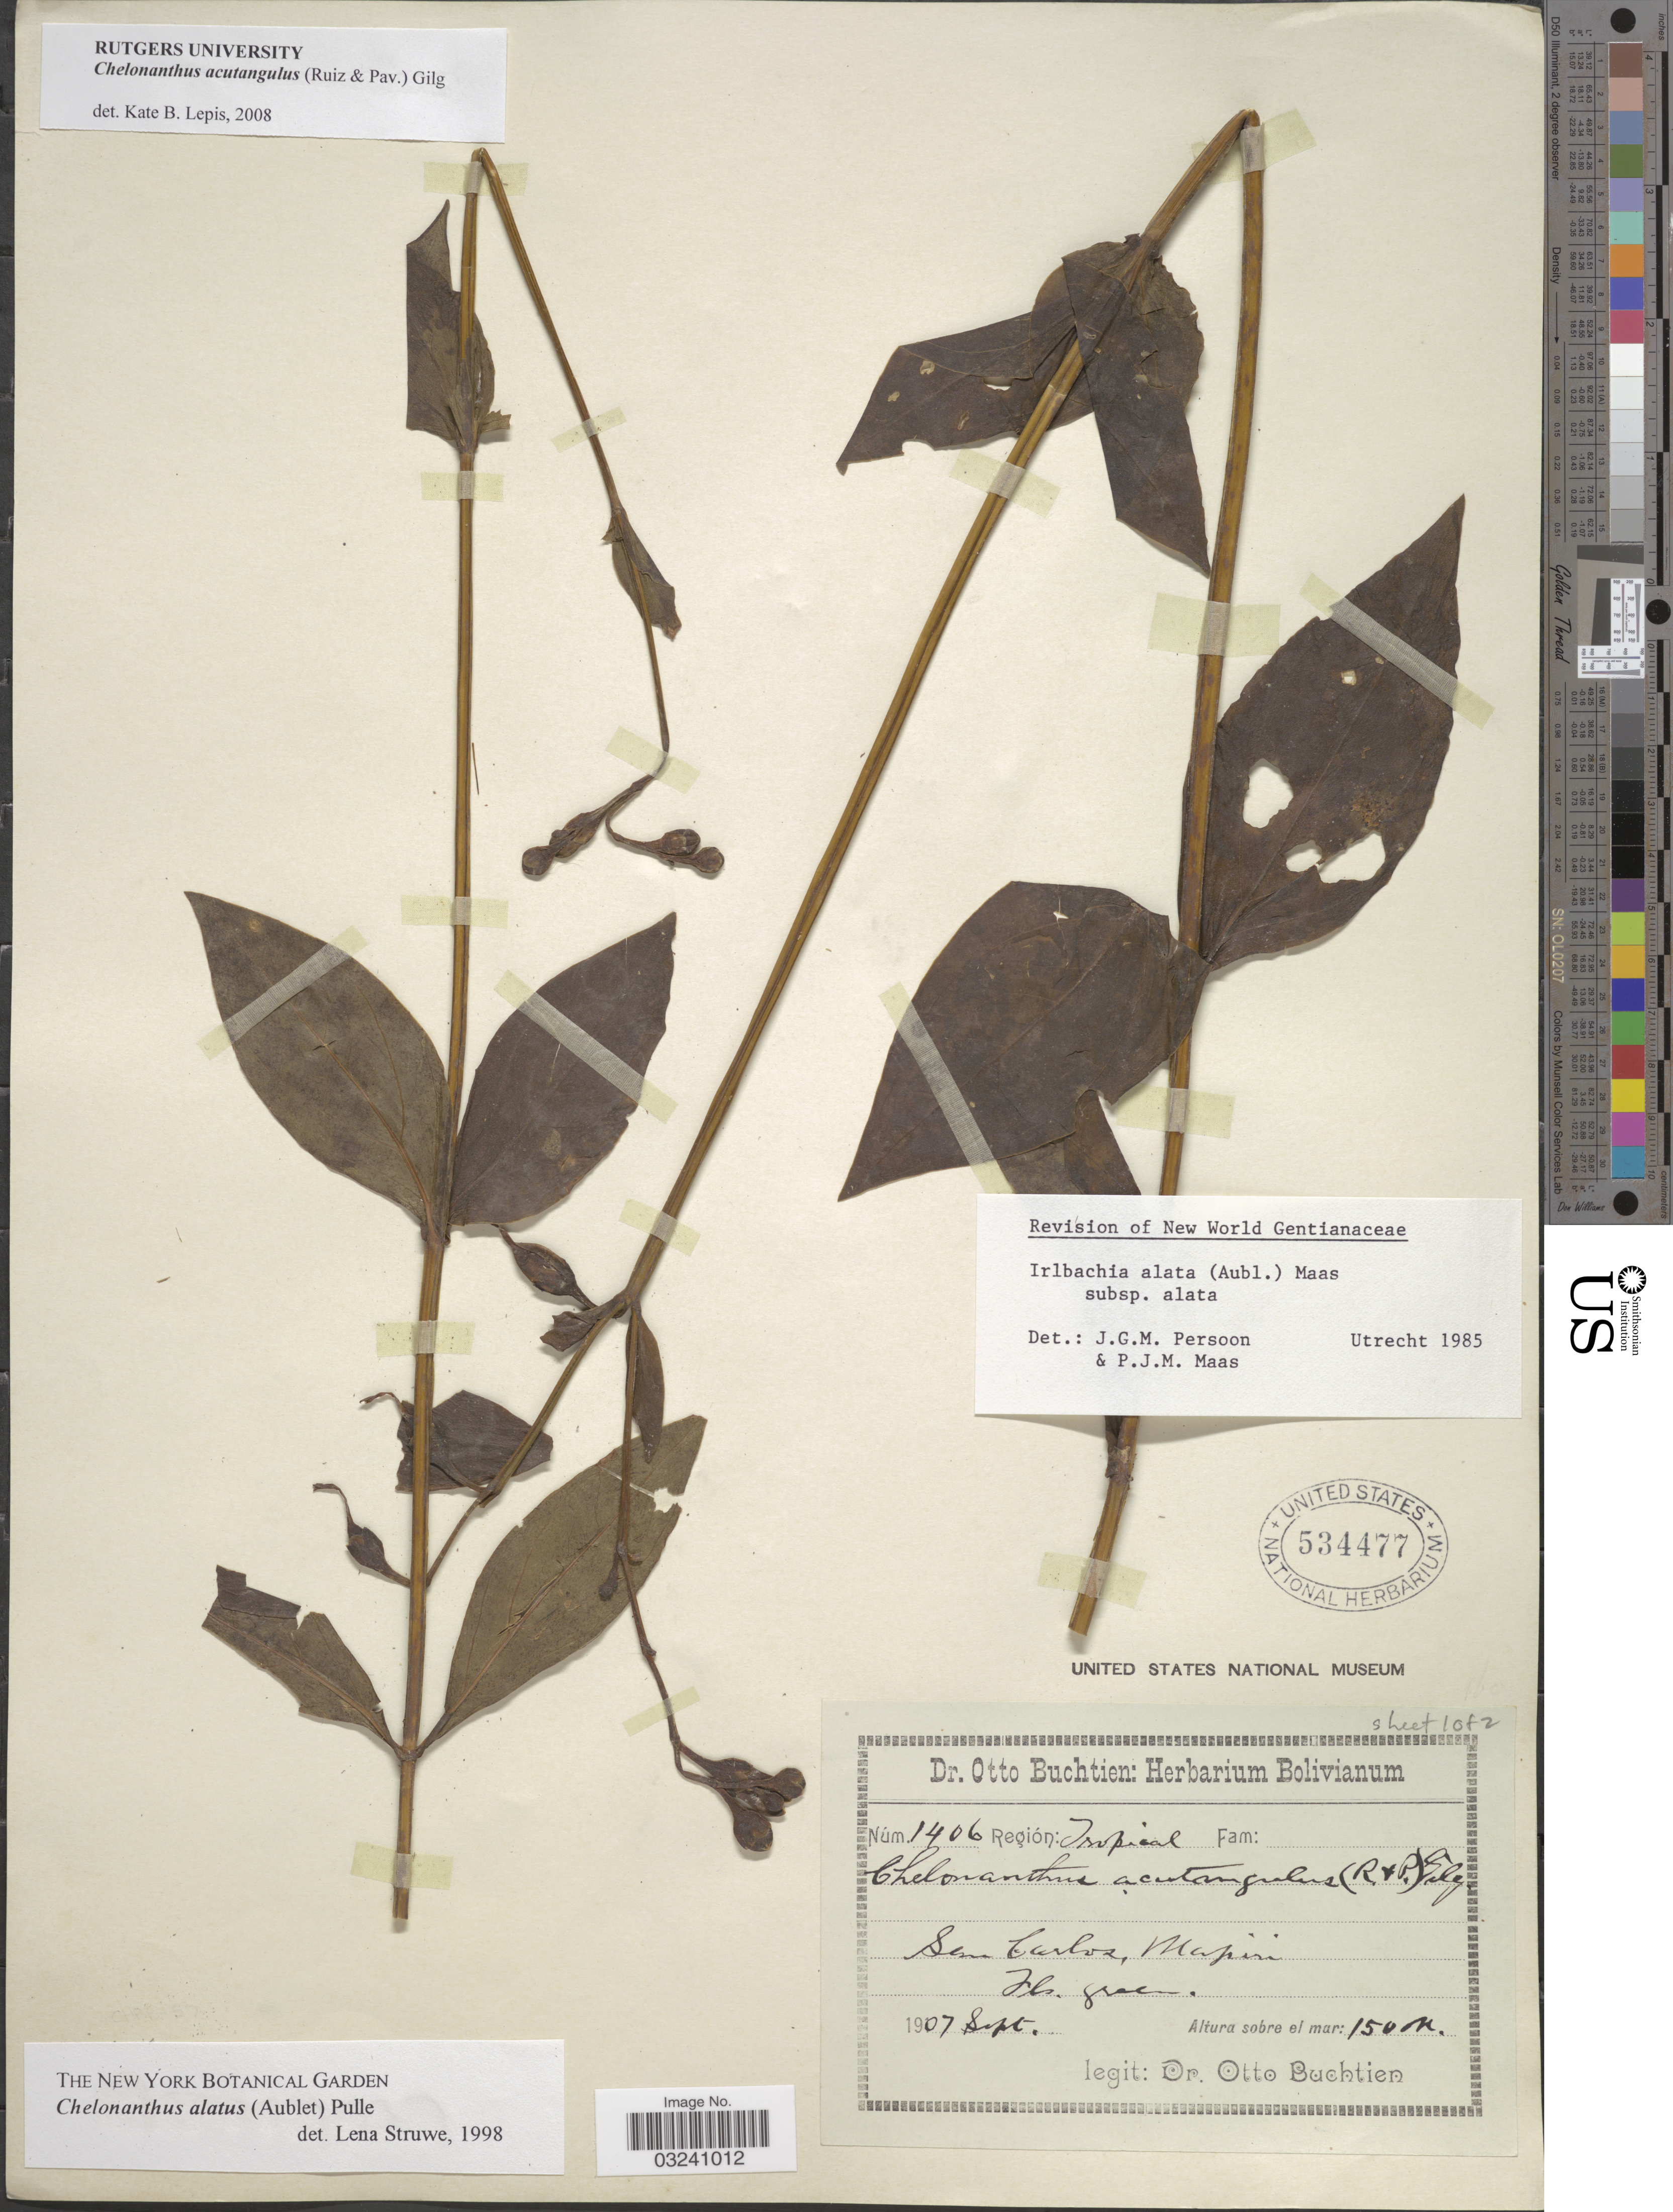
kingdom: Plantae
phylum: Tracheophyta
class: Magnoliopsida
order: Gentianales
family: Gentianaceae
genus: Chelonanthus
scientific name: Chelonanthus acutangulus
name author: (Ruiz & Pav.) Gilg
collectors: O. Buchtien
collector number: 1406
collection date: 1907-09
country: Bolivia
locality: San Carlos, Mapiri.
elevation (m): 150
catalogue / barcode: US 534477